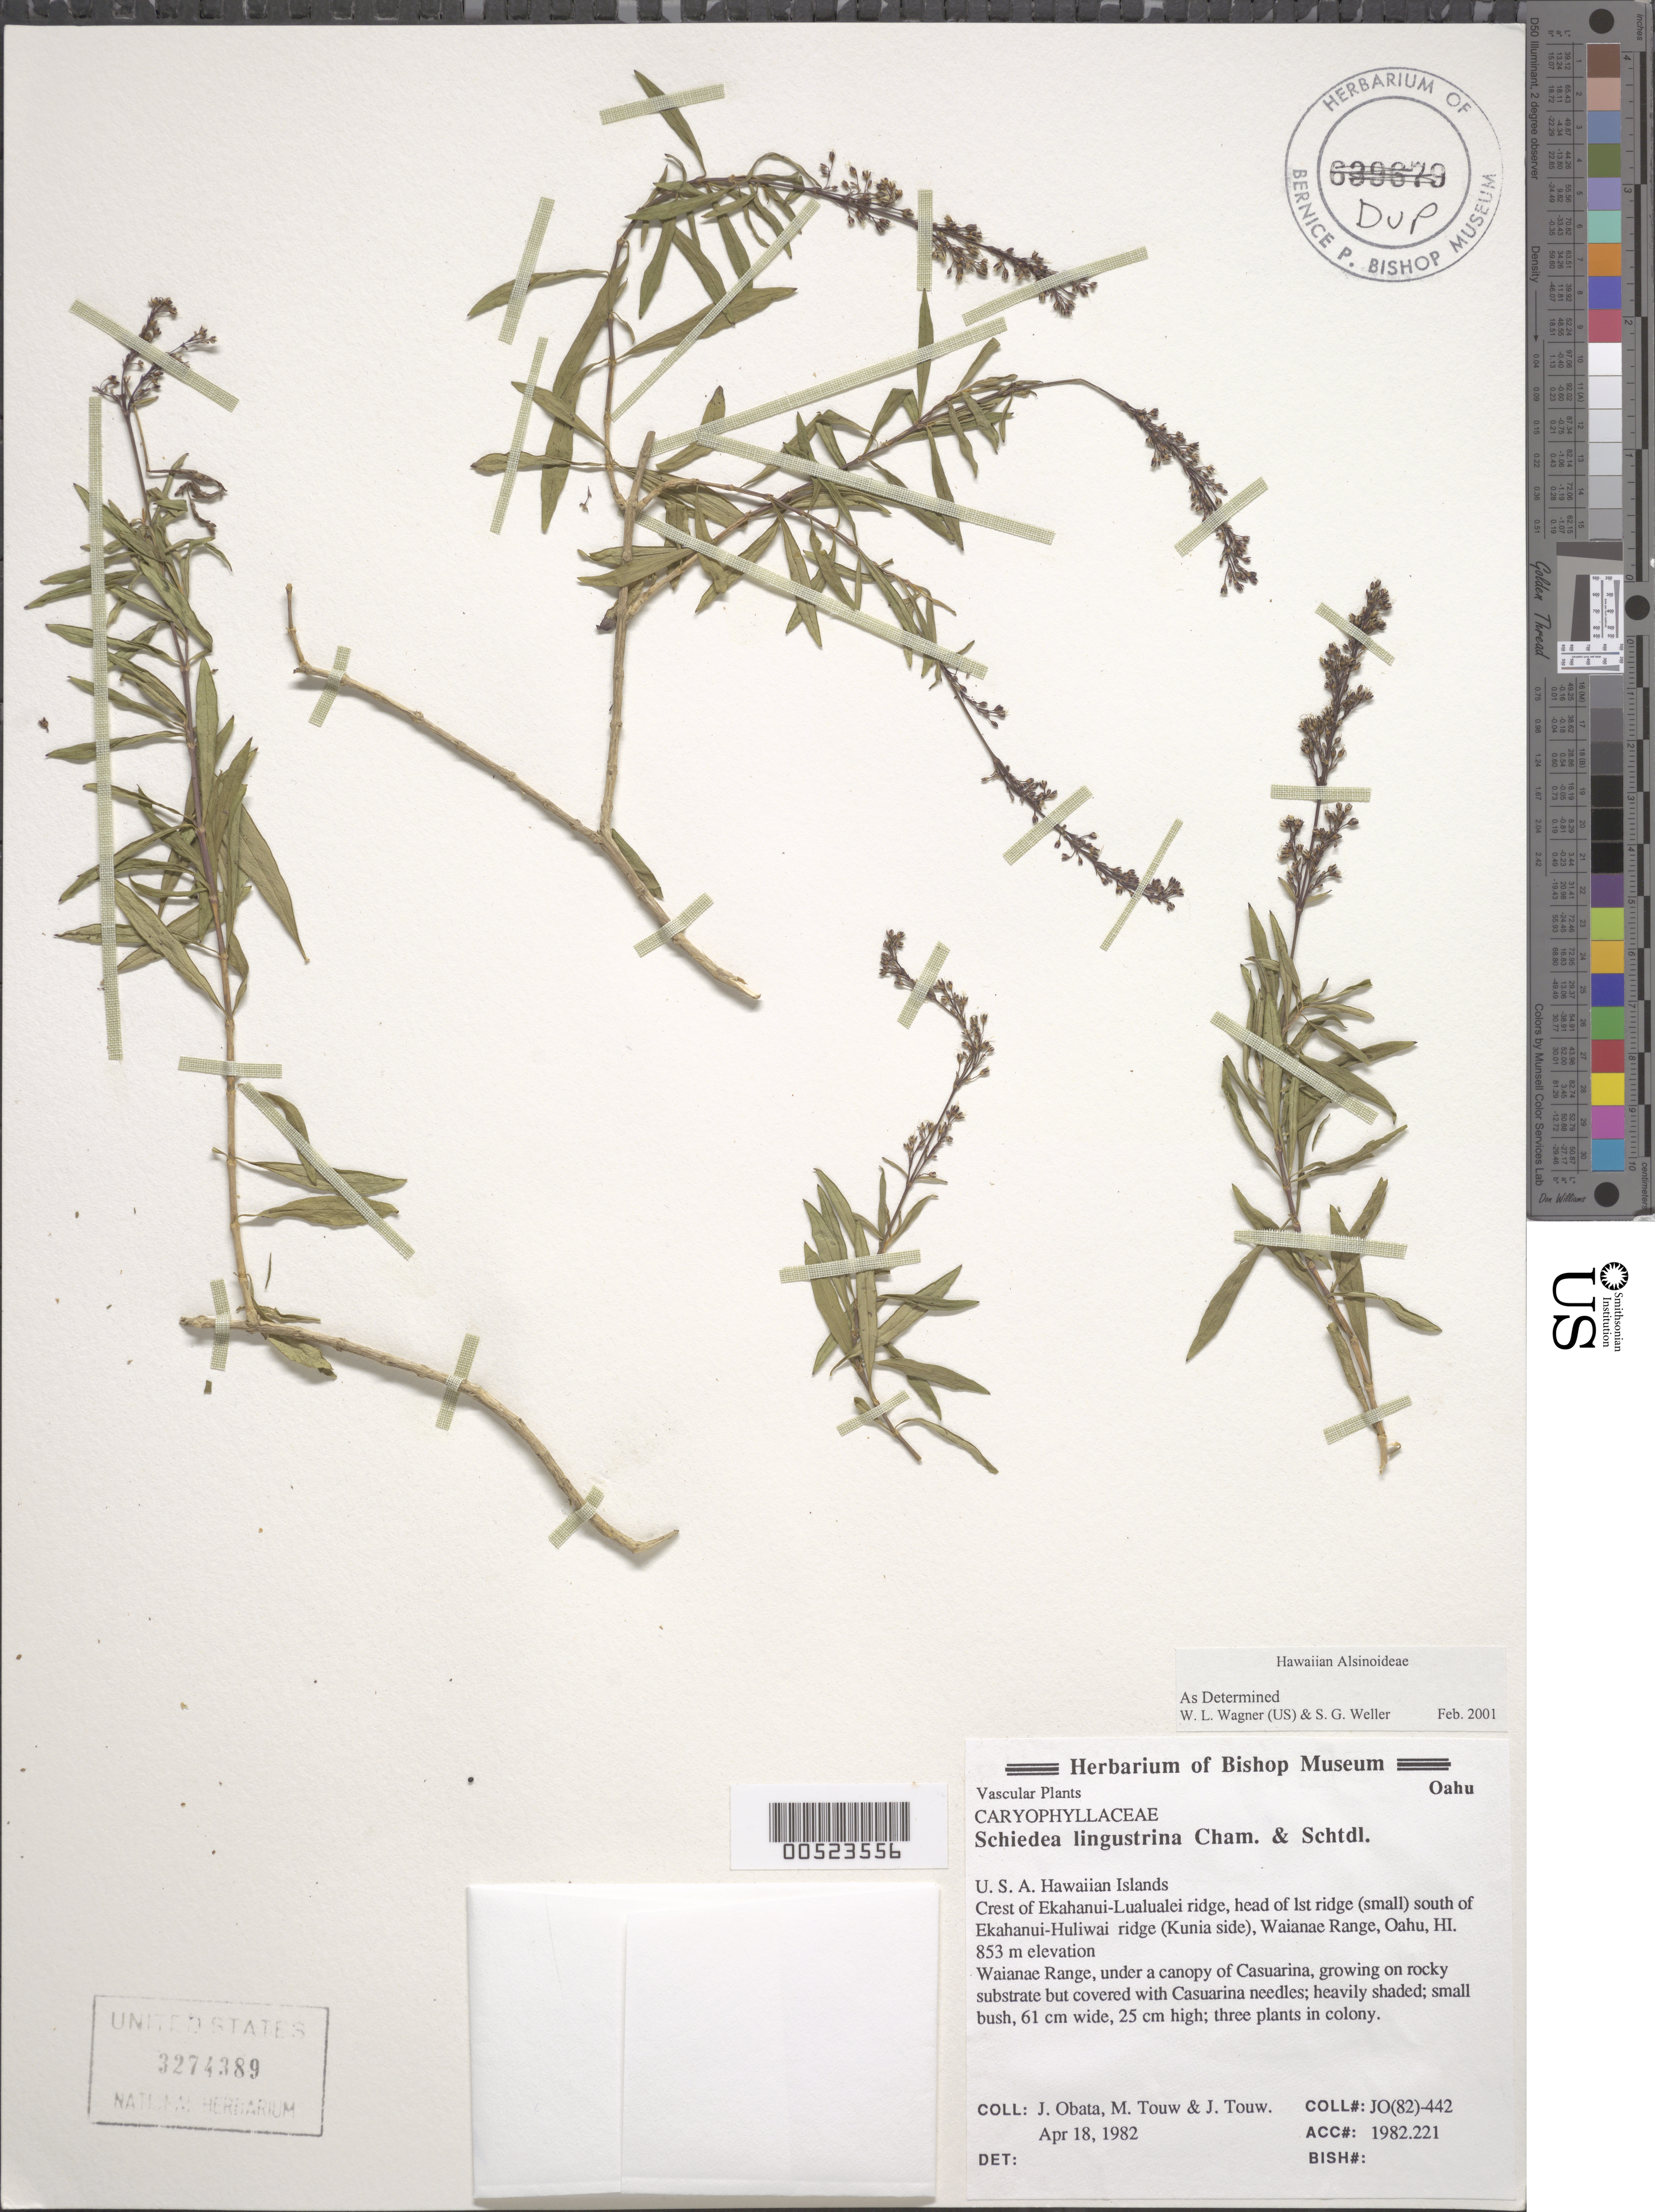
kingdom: Plantae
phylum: Tracheophyta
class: Magnoliopsida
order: Caryophyllales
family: Caryophyllaceae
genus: Schiedea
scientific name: Schiedea ligustrina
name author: Cham. & Schltdl.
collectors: J. Obata, M. Touw & J. Touw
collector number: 442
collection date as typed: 18 Apr 1982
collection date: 1982-04-18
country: United States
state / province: Hawaii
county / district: Honolulu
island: Oahu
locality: Crest of Ekahanui-Lualualei ridge, head of 1st ridge (small) S of Ekahanui-Huliwai ridge (Kunia side), Waianae Range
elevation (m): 853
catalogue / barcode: US 3274389